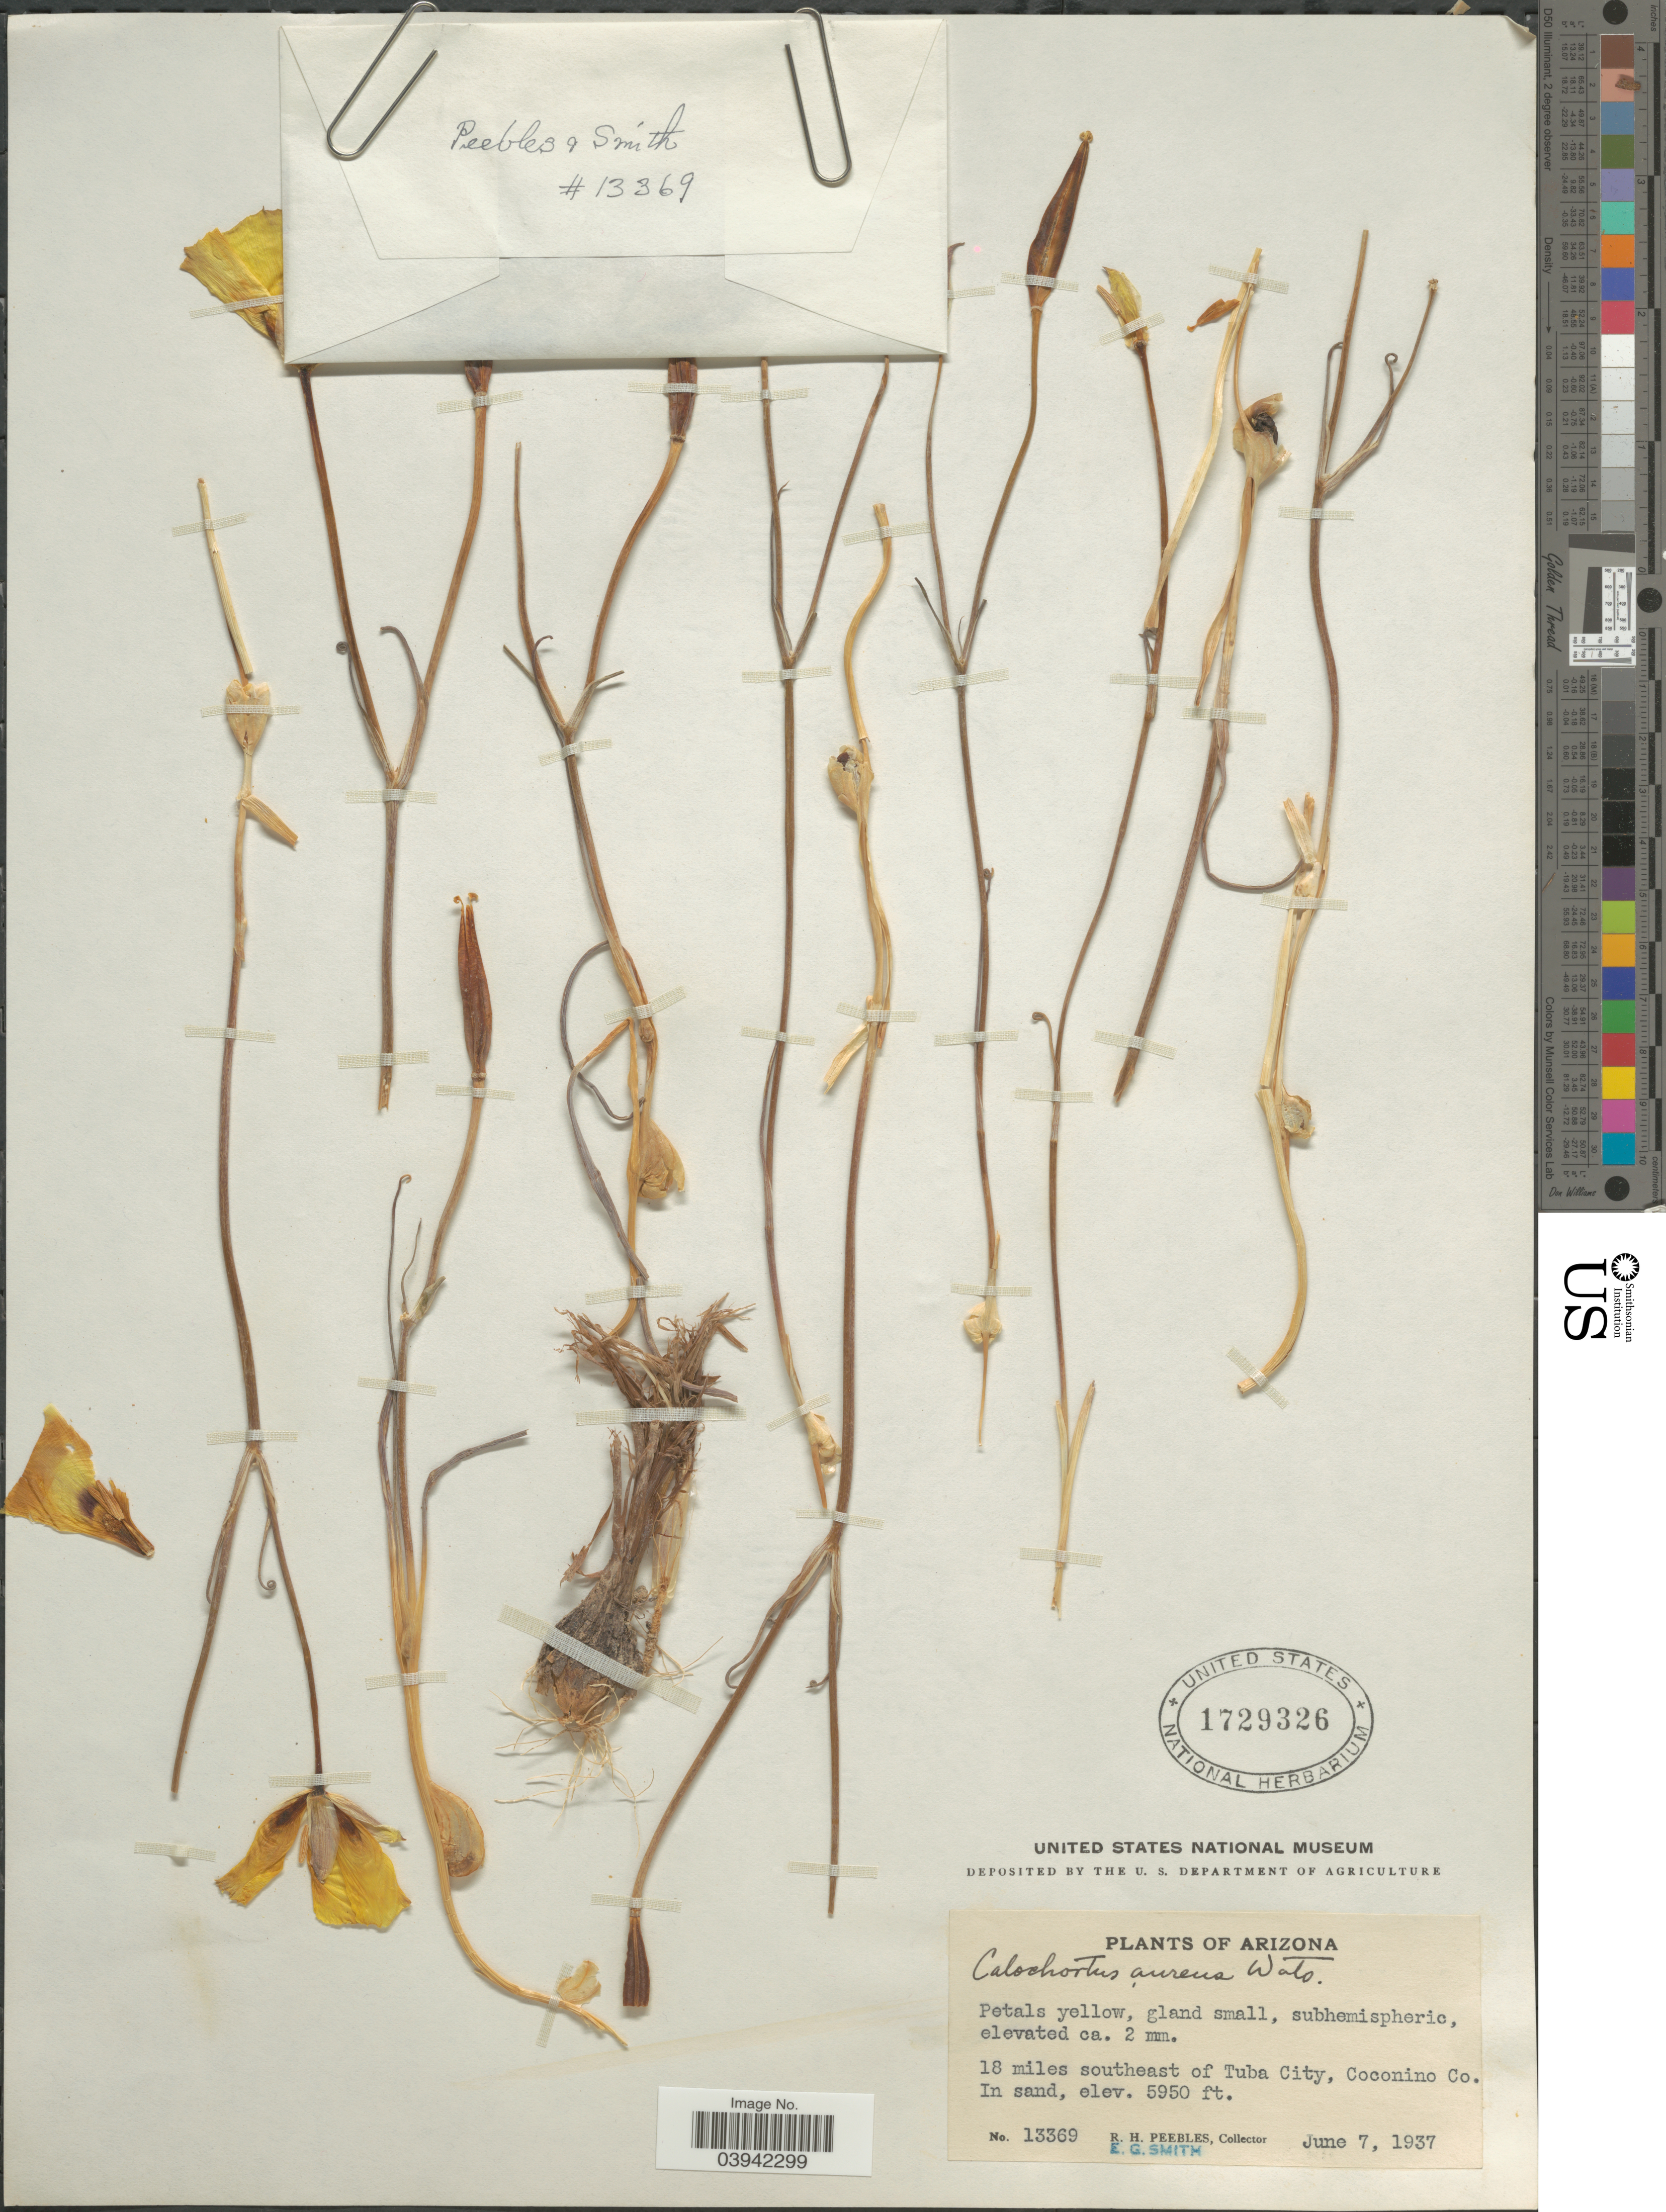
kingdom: Plantae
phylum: Tracheophyta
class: Liliopsida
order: Liliales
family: Liliaceae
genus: Calochortus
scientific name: Calochortus aureus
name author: S. Watson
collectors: R. H. Peebles & E. G. Smith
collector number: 13369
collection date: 1937-06-07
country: United States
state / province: Arizona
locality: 18 miles southeast of Tuba City, Coconino Co.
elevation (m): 1814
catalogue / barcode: US 1729326